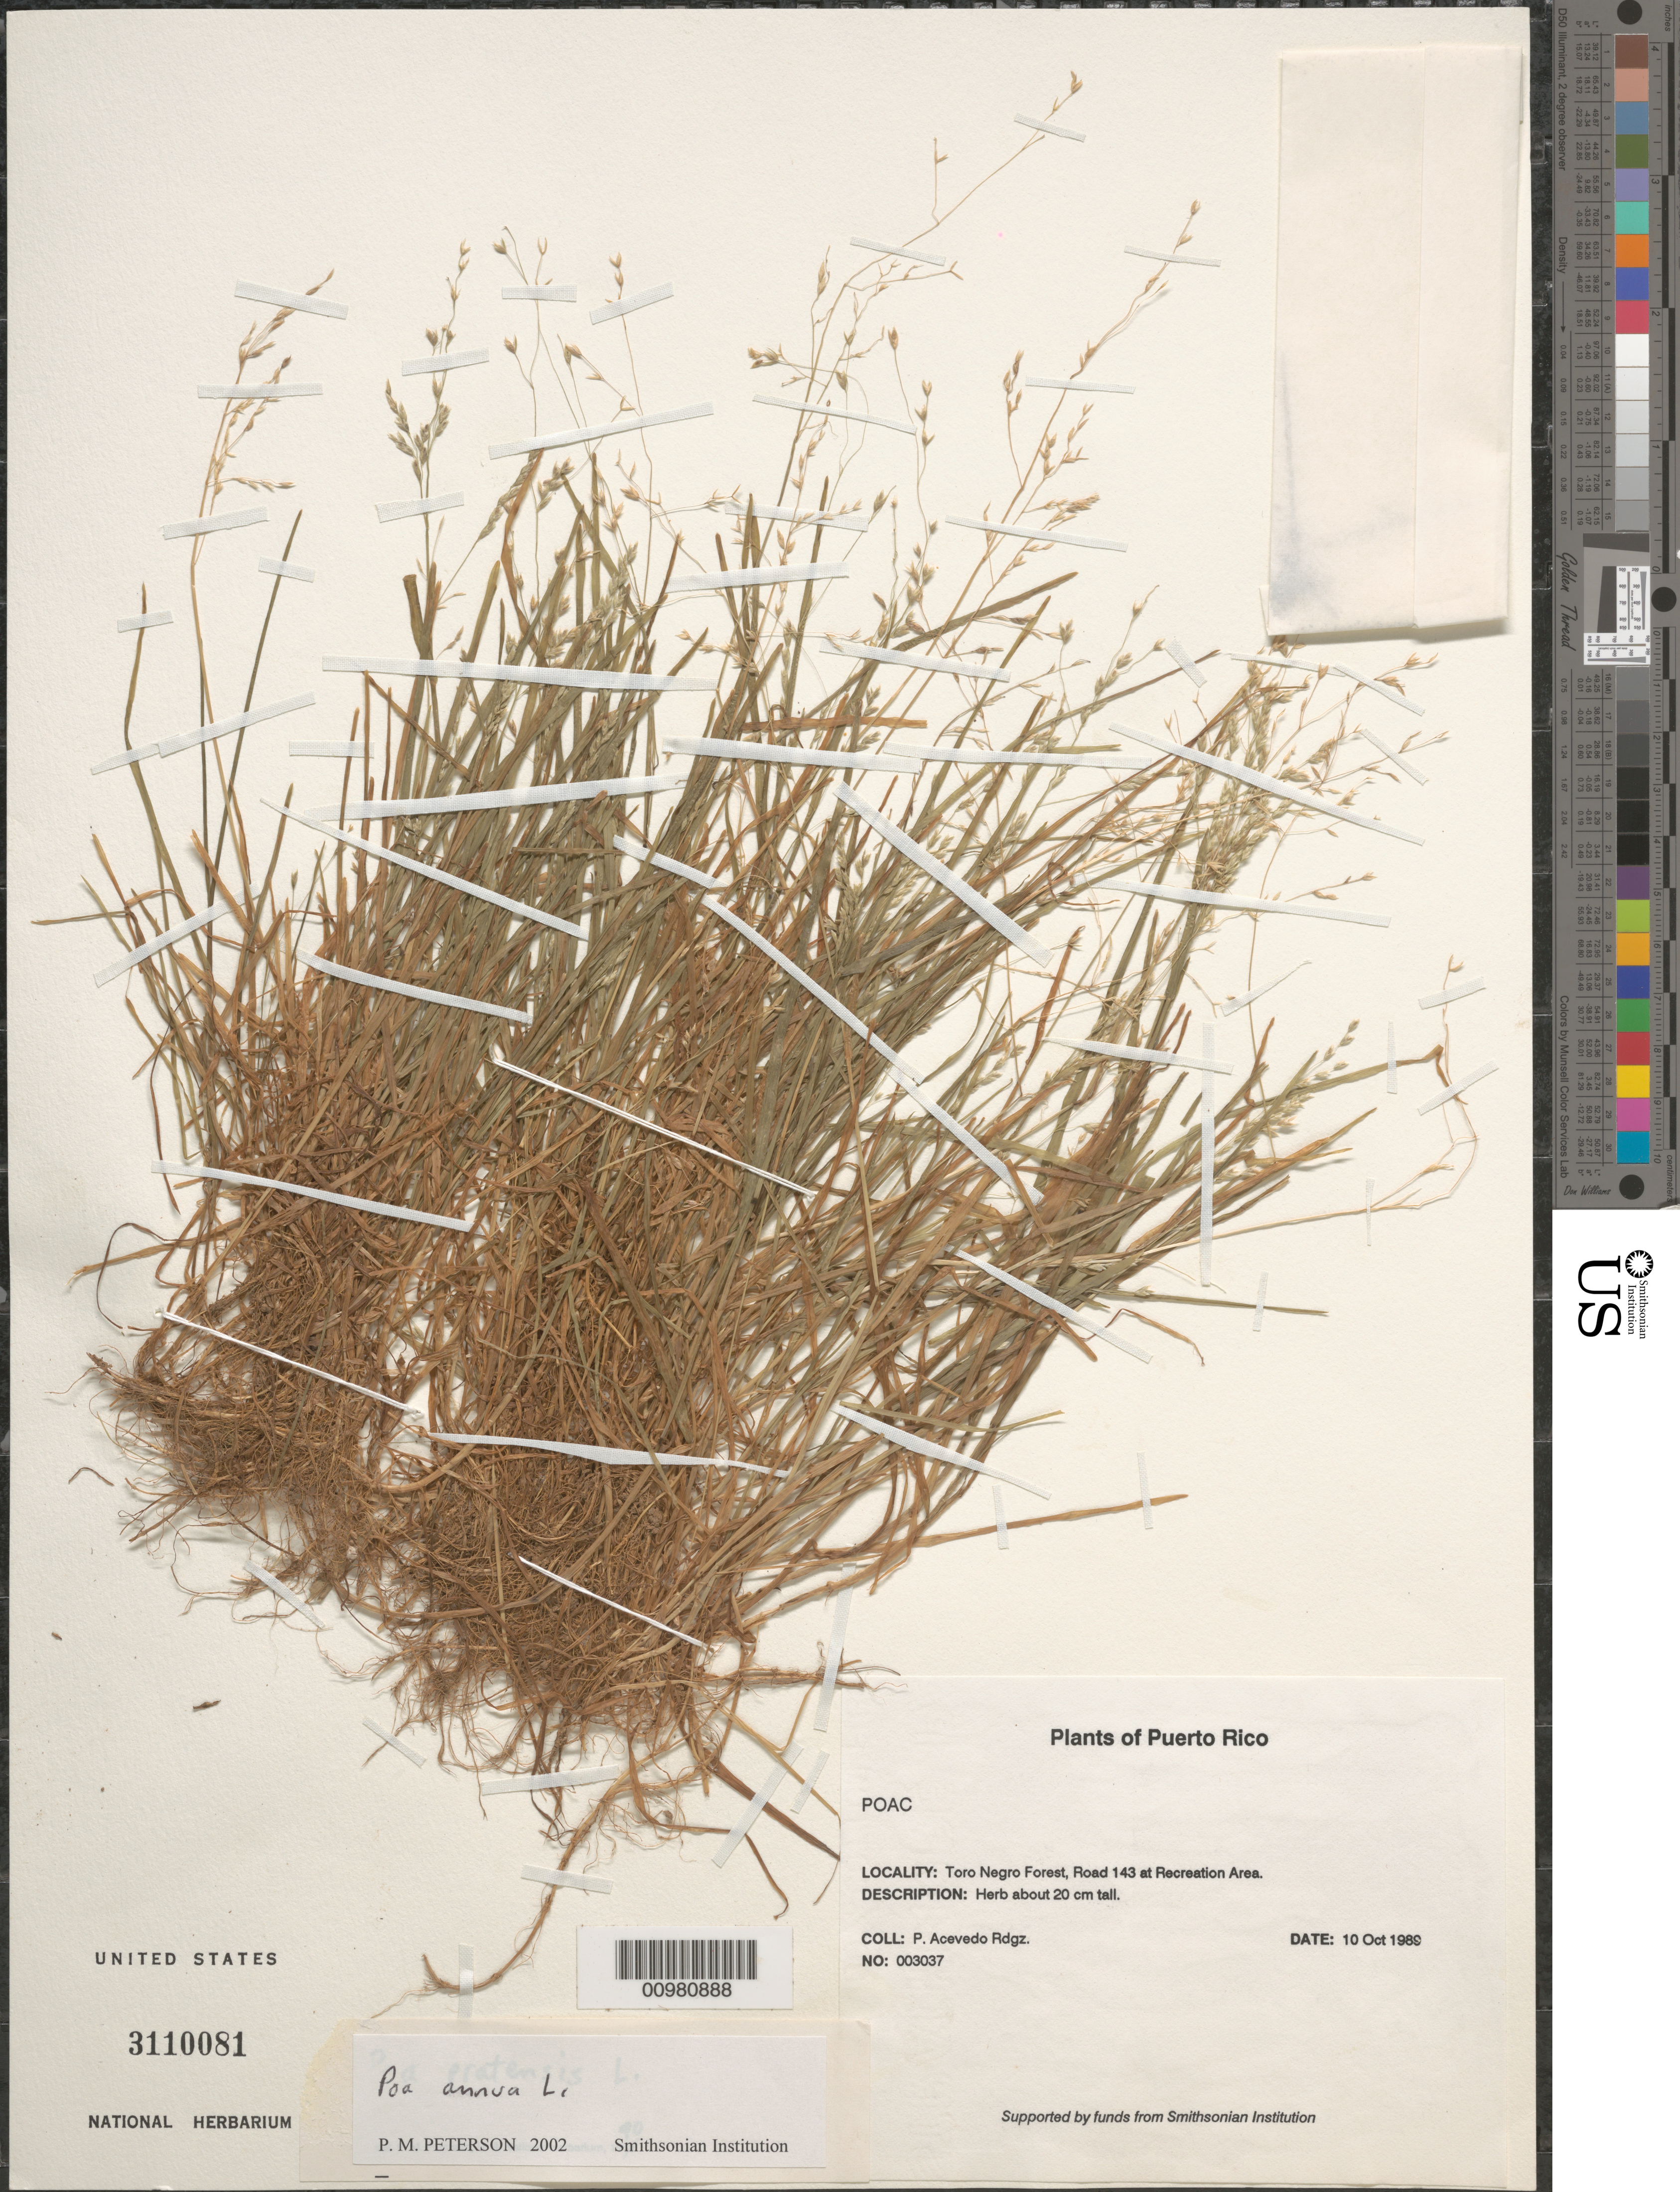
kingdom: Plantae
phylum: Tracheophyta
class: Liliopsida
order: Poales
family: Poaceae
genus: Poa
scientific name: Poa annua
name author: L.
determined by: Peterson, Paul M., (BOT), Smithsonian Institution - National Museum of Natural History (UNITED STATES)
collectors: P. Acevedo-Rodr.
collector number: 3037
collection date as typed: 10 Oct 1989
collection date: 1989-10-10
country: Puerto Rico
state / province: Jayuya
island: Puerto Rico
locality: Jayuya; Toro Negro Forest, Road 143 at Recreation Area.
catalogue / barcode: US 3110081